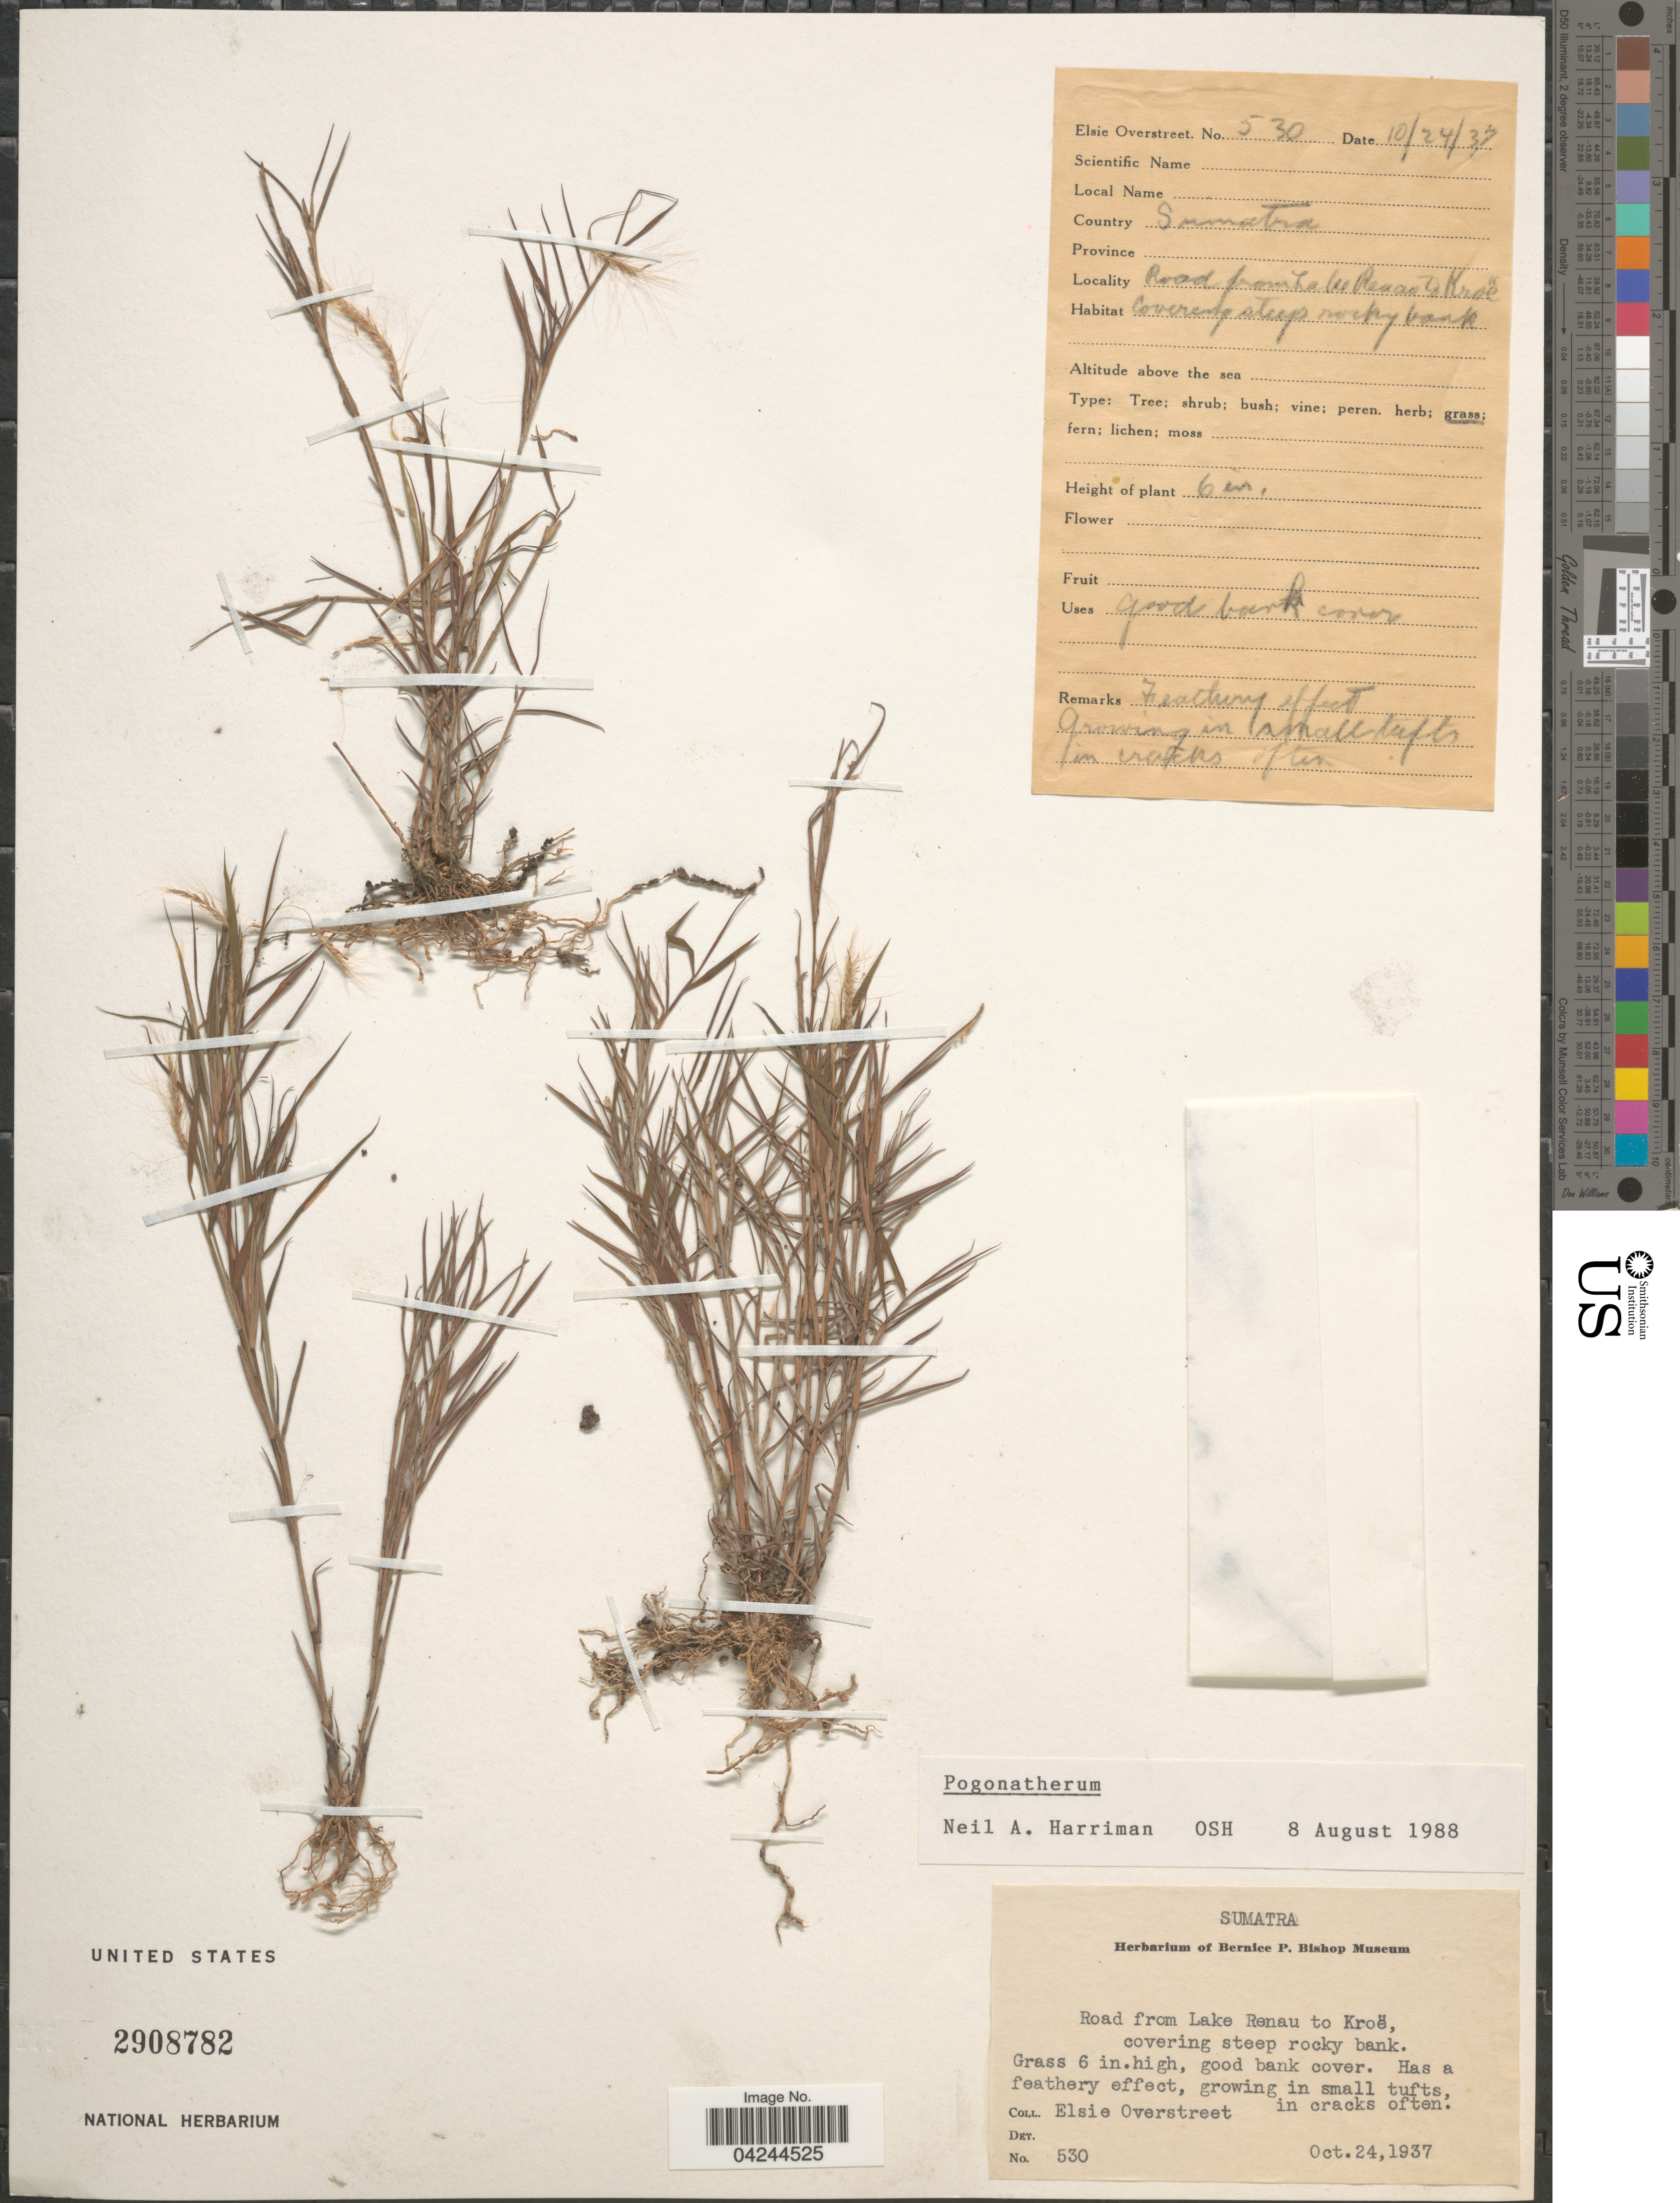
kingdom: Plantae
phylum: Tracheophyta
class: Liliopsida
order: Poales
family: Poaceae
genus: Pogonatherum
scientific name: Pogonatherum sp.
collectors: E. Overstreet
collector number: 530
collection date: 1937-10-24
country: Indonesia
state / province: Sumatra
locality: Road from Lake Renau to Kroë, covering step rocky bank.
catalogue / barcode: US 2908782